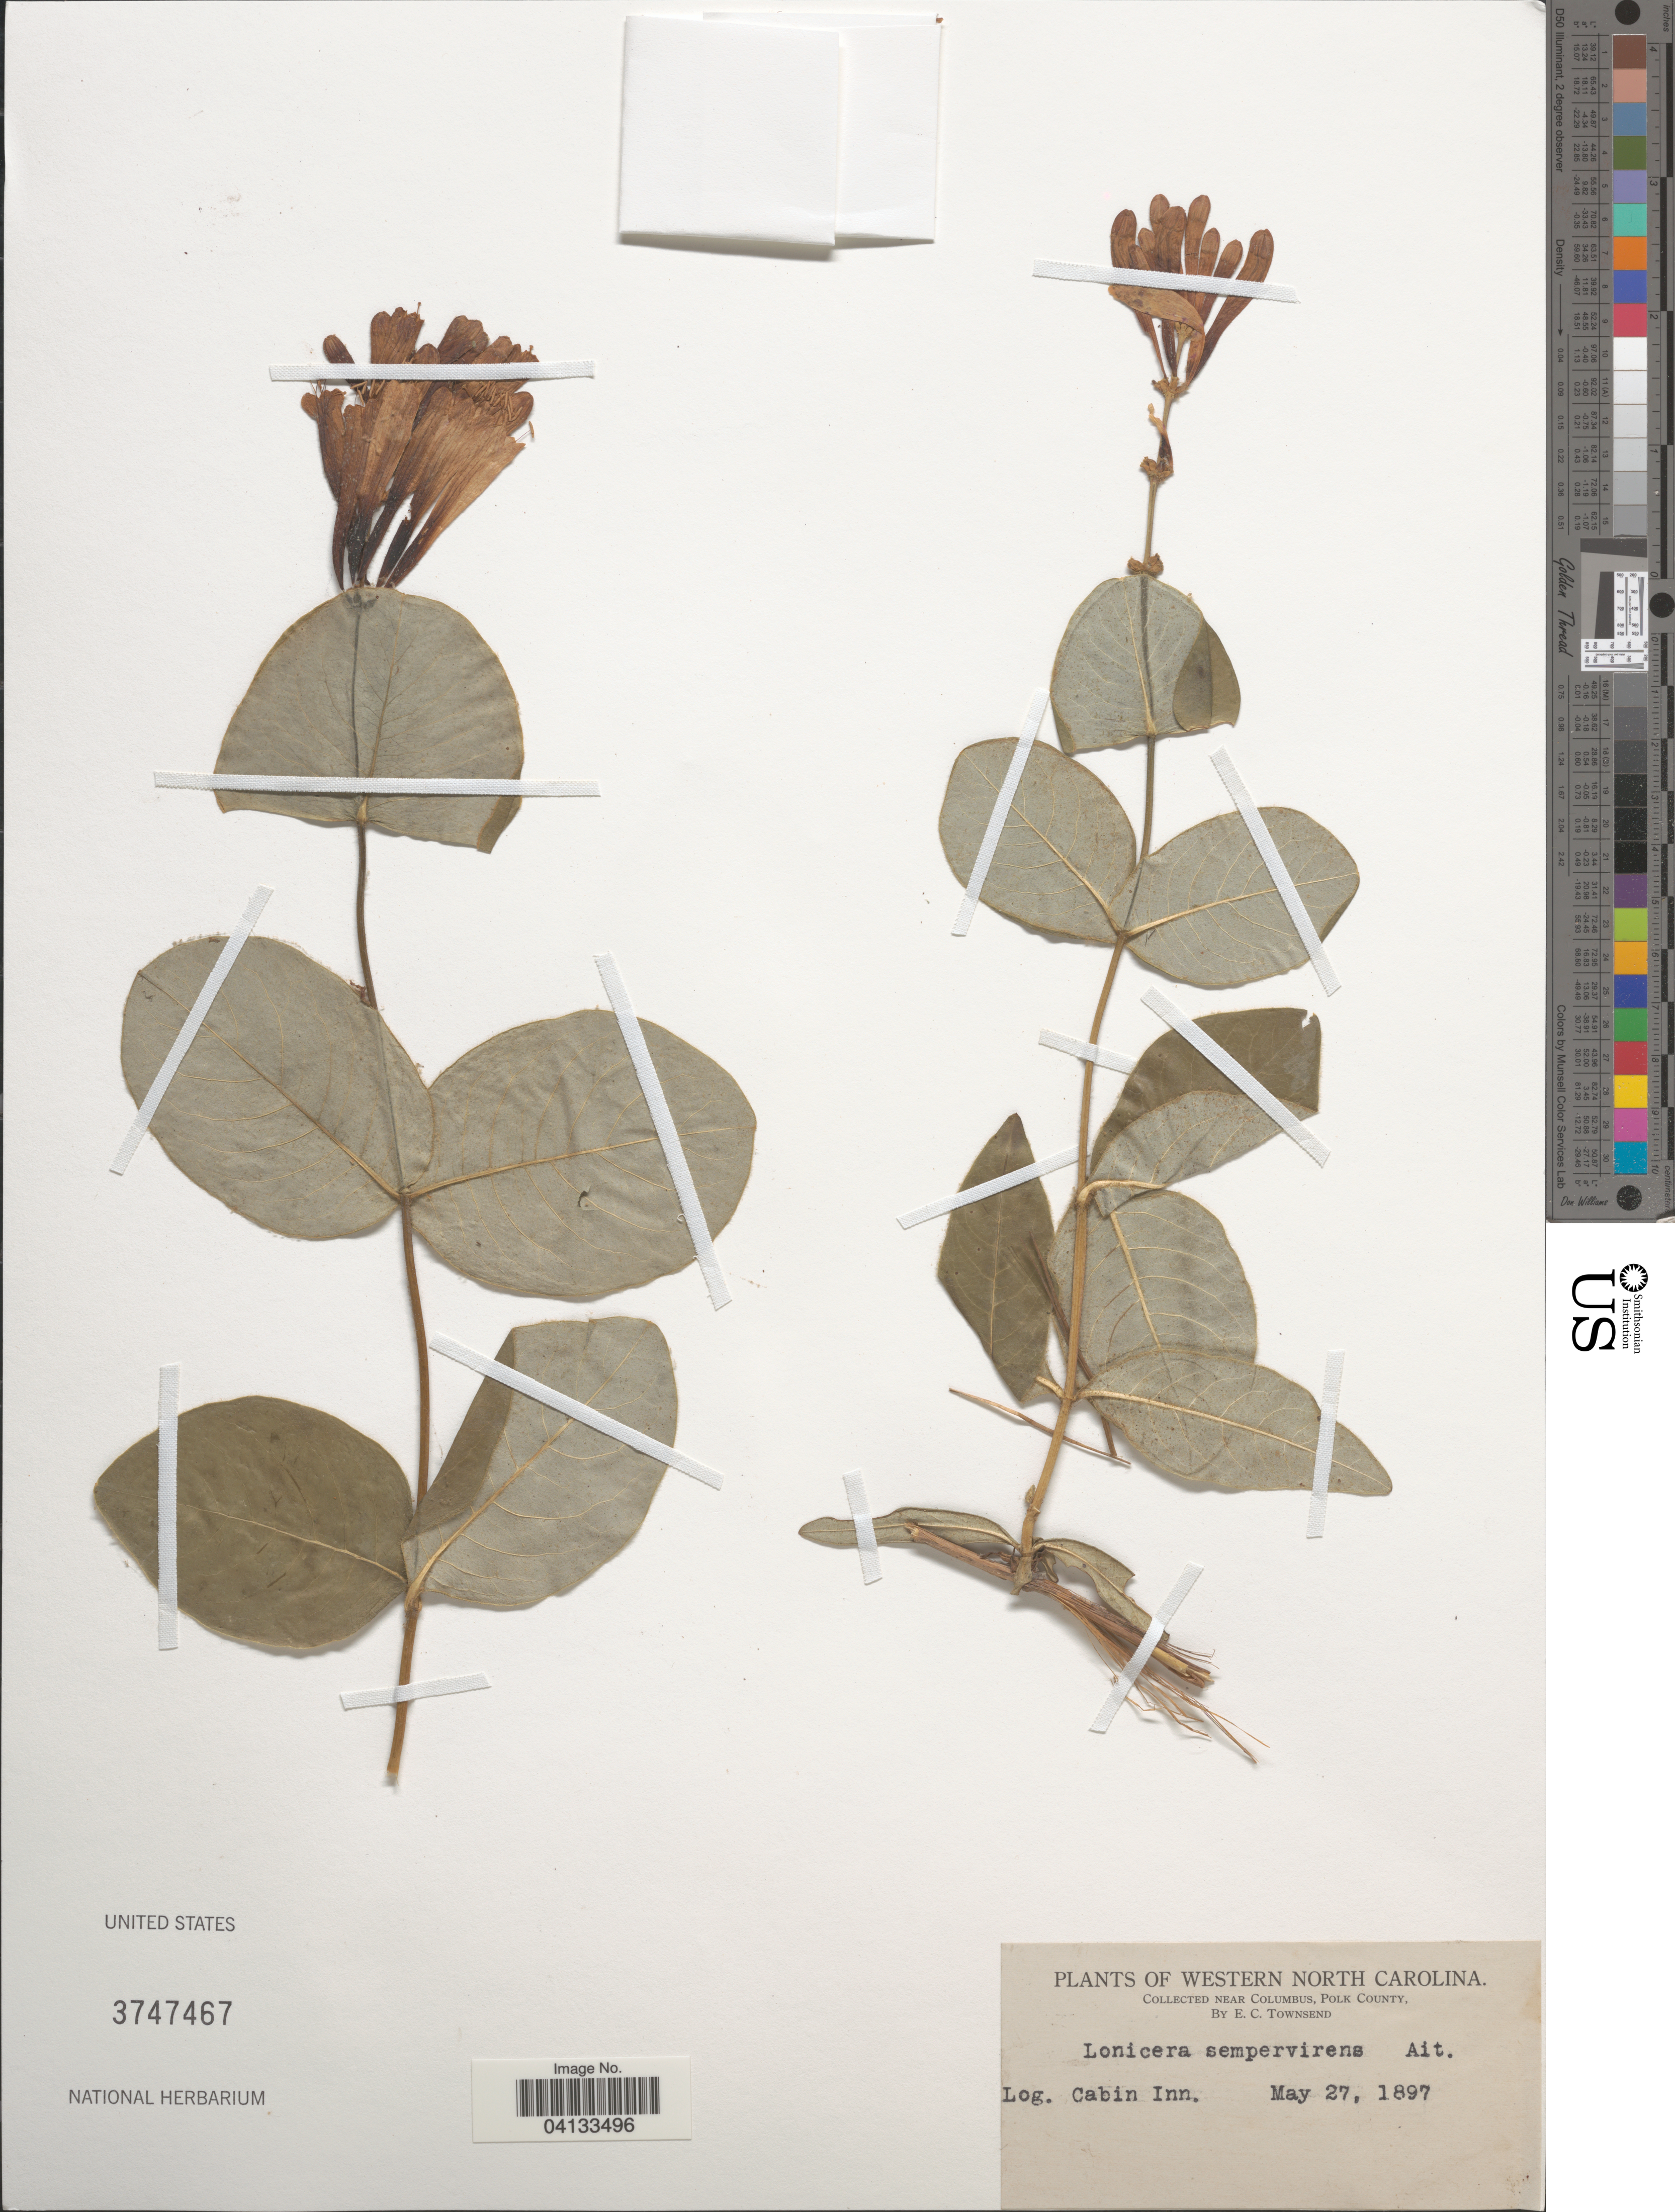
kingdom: Plantae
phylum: Tracheophyta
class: Magnoliopsida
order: Dipsacales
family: Caprifoliaceae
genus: Lonicera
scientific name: Lonicera sempervirens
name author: L.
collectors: E. C. Townsend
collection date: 1897-05-27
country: United States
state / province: North Carolina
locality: Western North Carolina. Near Columbus, Polk County. Log. Cabin Inn.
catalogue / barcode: US 3747467